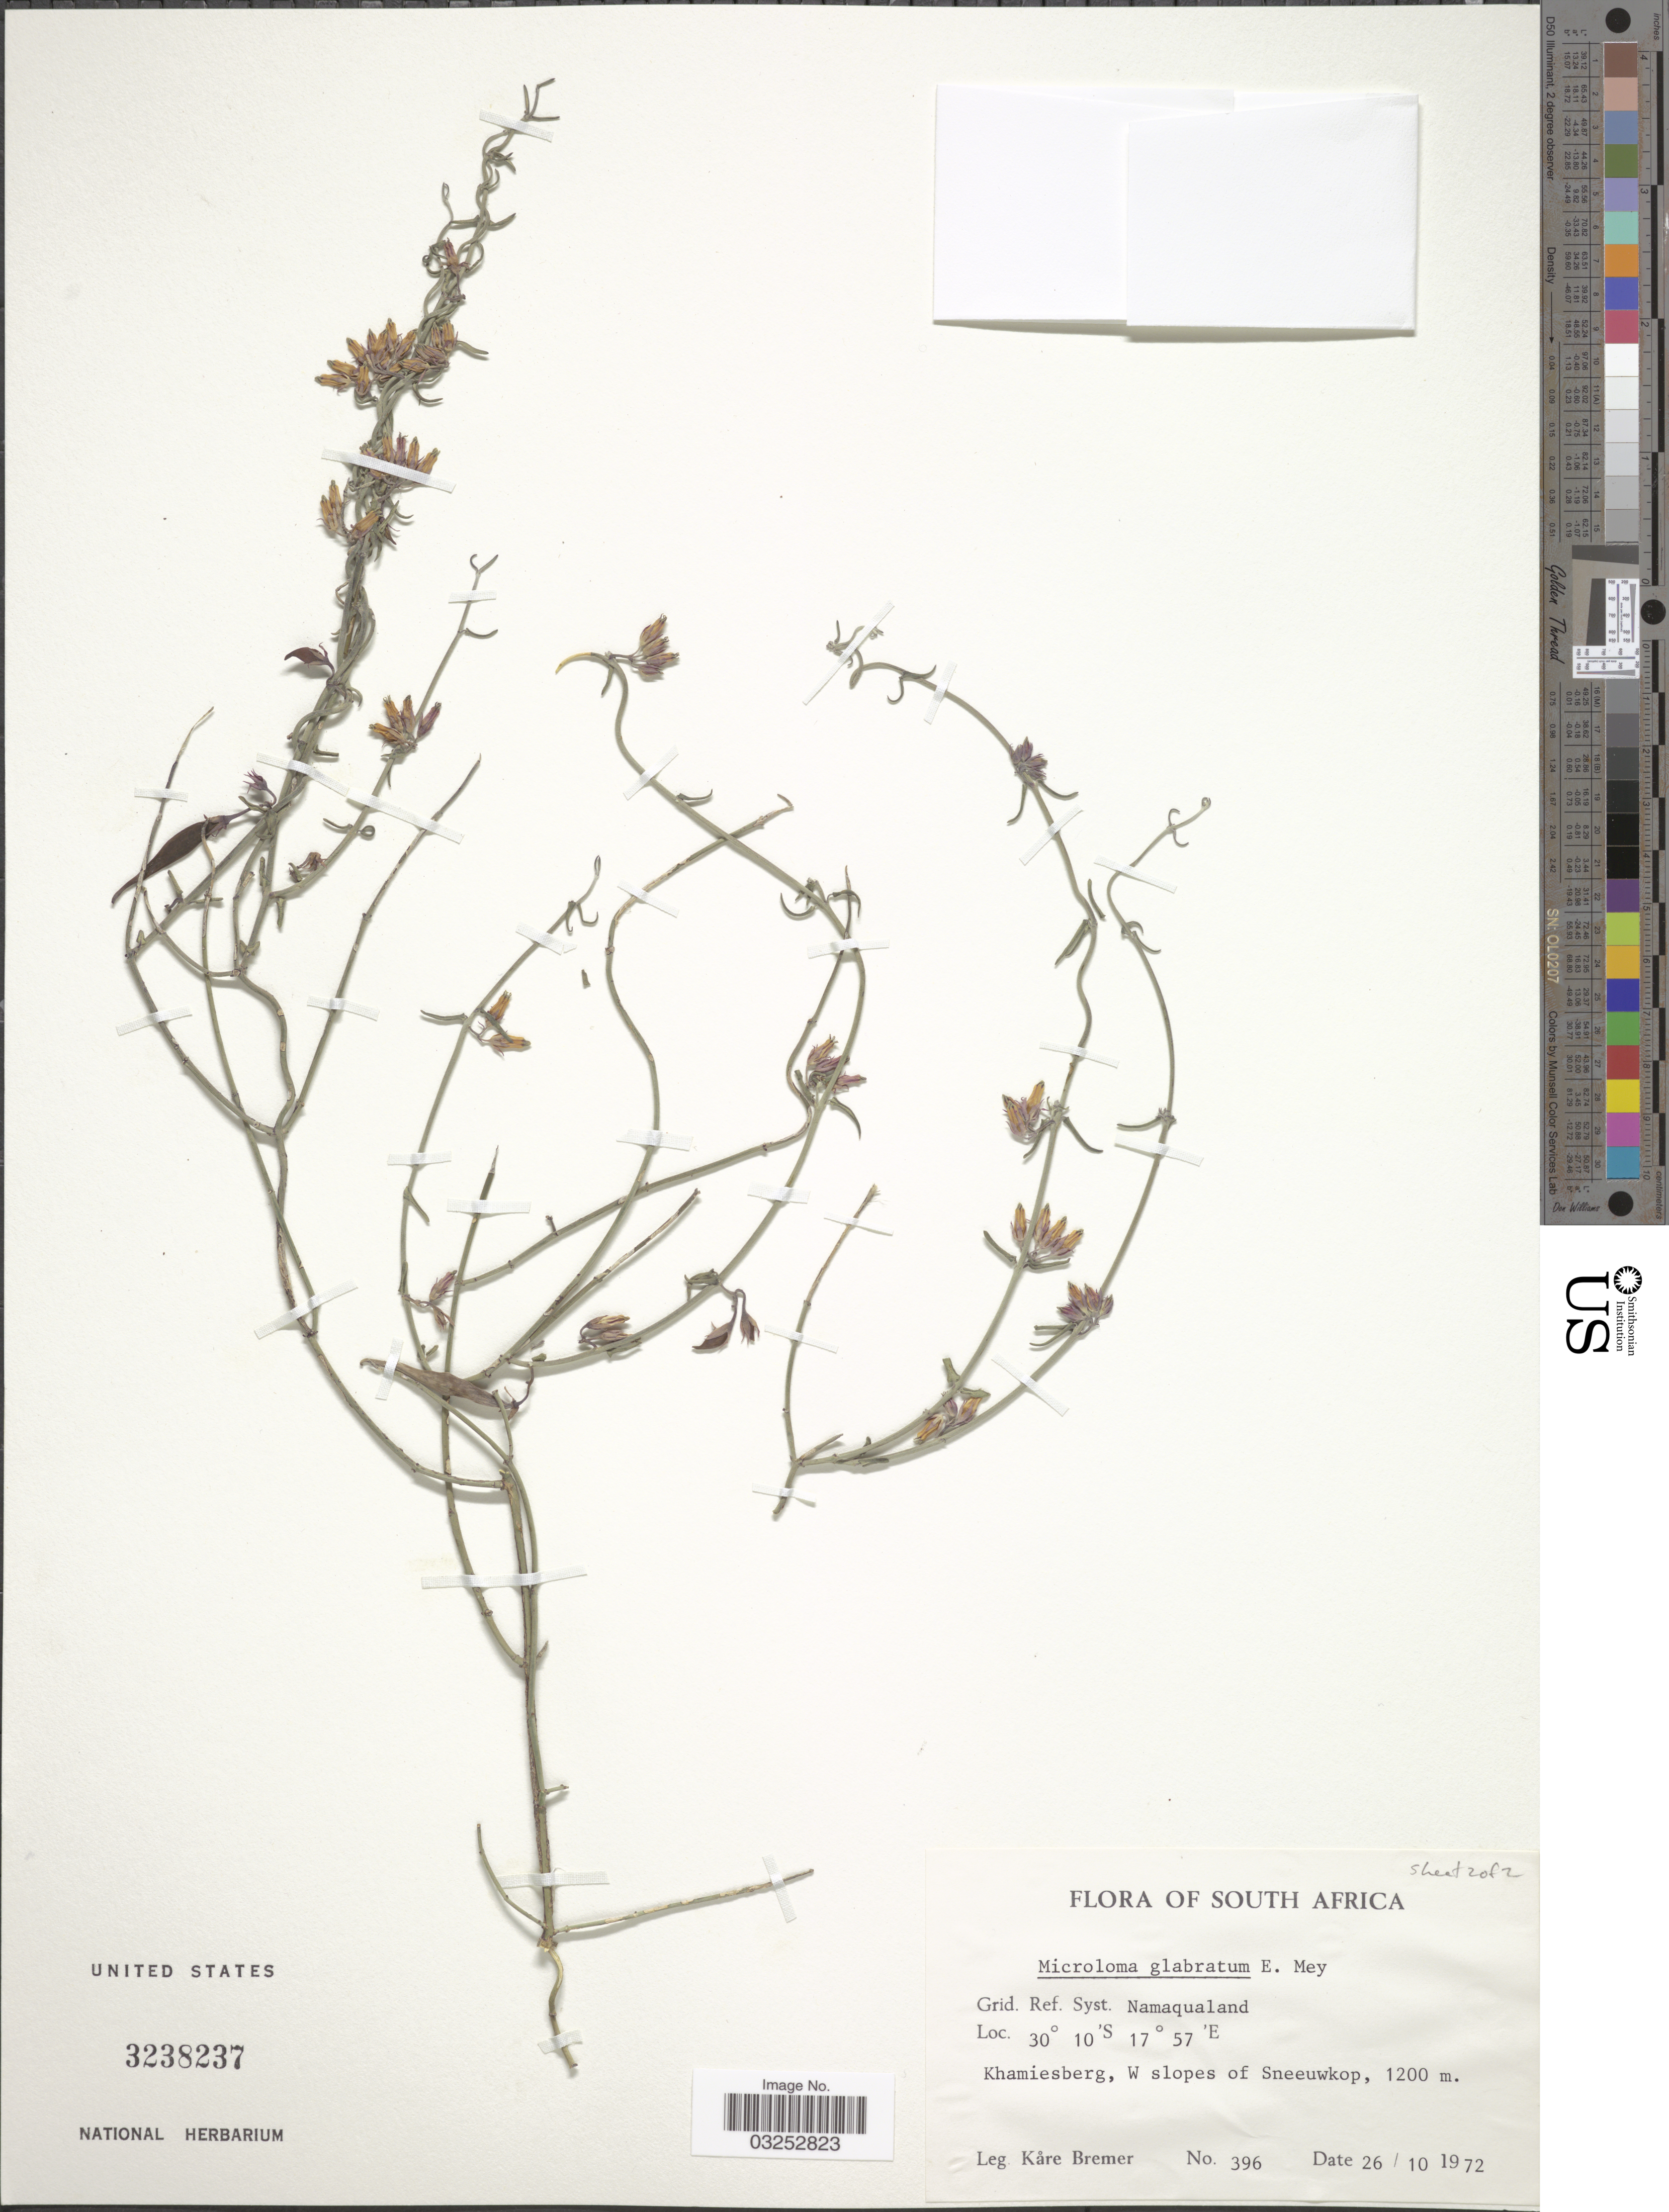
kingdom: Plantae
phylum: Tracheophyta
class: Magnoliopsida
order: Gentianales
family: Apocynaceae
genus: Microloma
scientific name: Microloma glabratum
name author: E. Mey.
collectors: K. Bremer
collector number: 396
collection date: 1972-10-26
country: South Africa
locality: Grid. Ref. Syst. Namaqualand, Khamiesberg, W slopes of Sneeuwkop.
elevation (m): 1200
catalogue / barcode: US 3238237